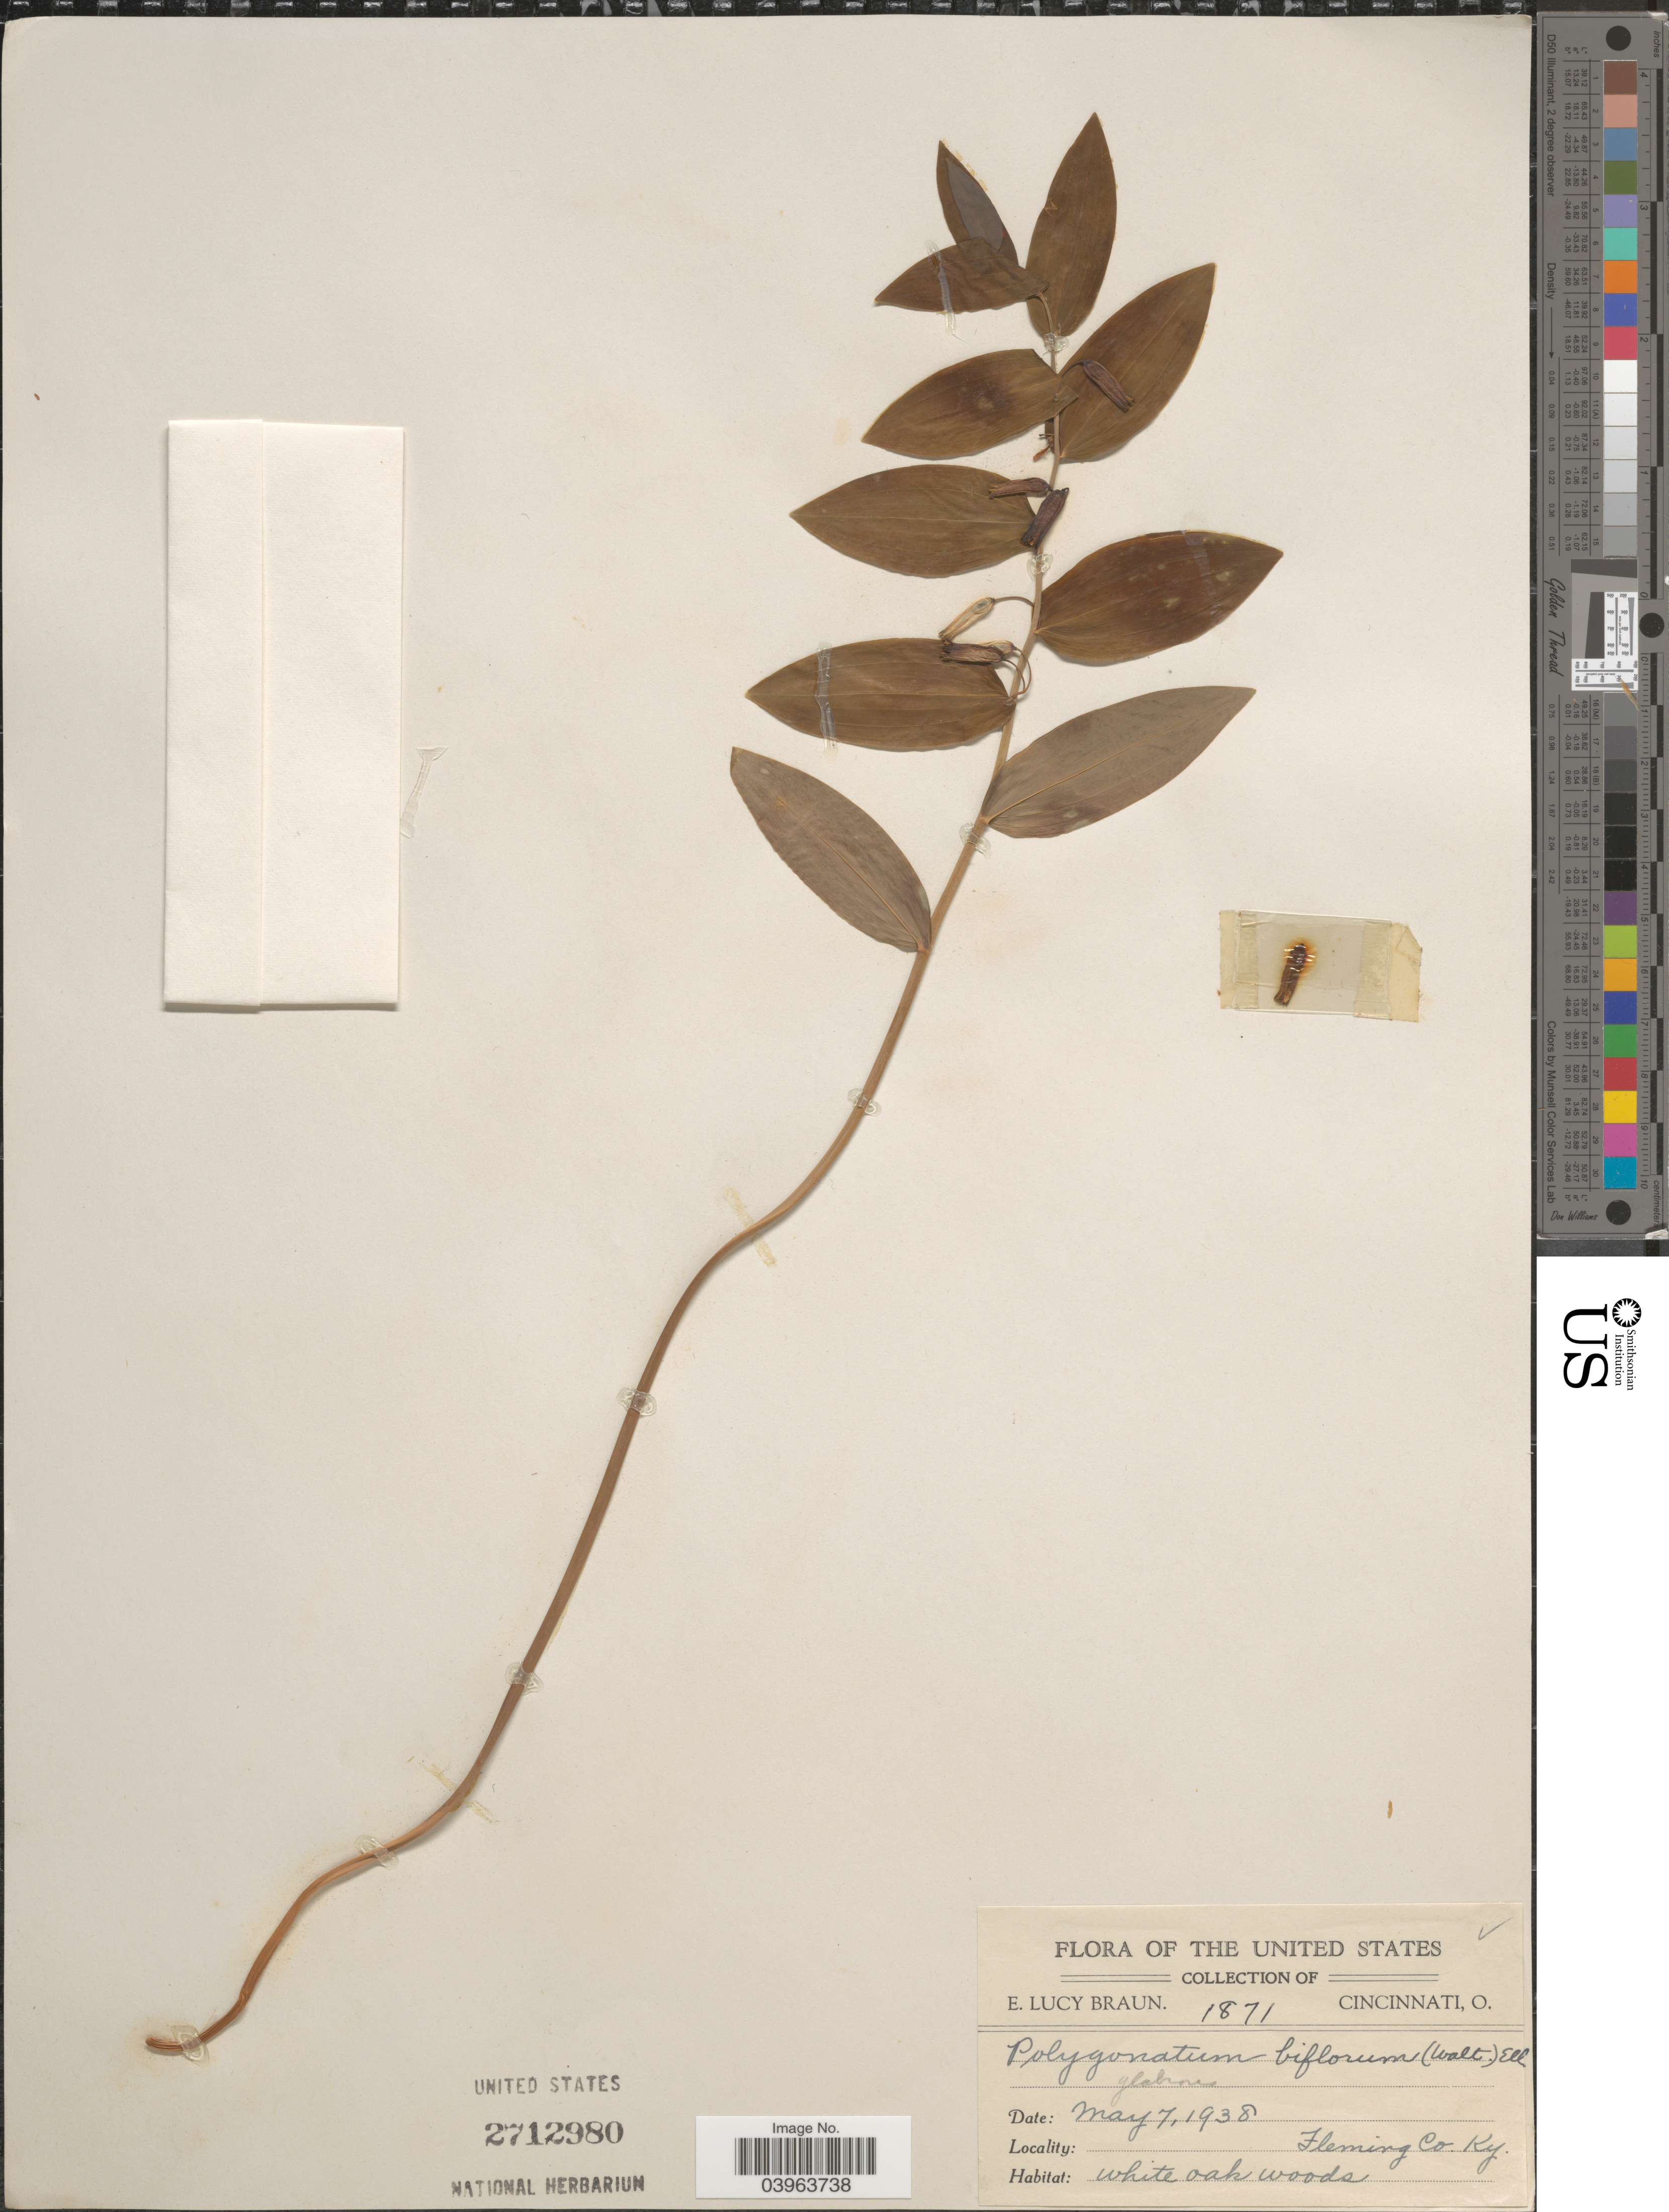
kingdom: Plantae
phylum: Tracheophyta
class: Liliopsida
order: Asparagales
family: Asparagaceae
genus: Polygonatum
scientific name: Polygonatum biflorum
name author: (Walter) Elliott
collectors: E. L. Braun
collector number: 1871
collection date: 1938-05-07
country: United States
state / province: Kentucky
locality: Fleming Co.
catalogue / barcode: US 2712980